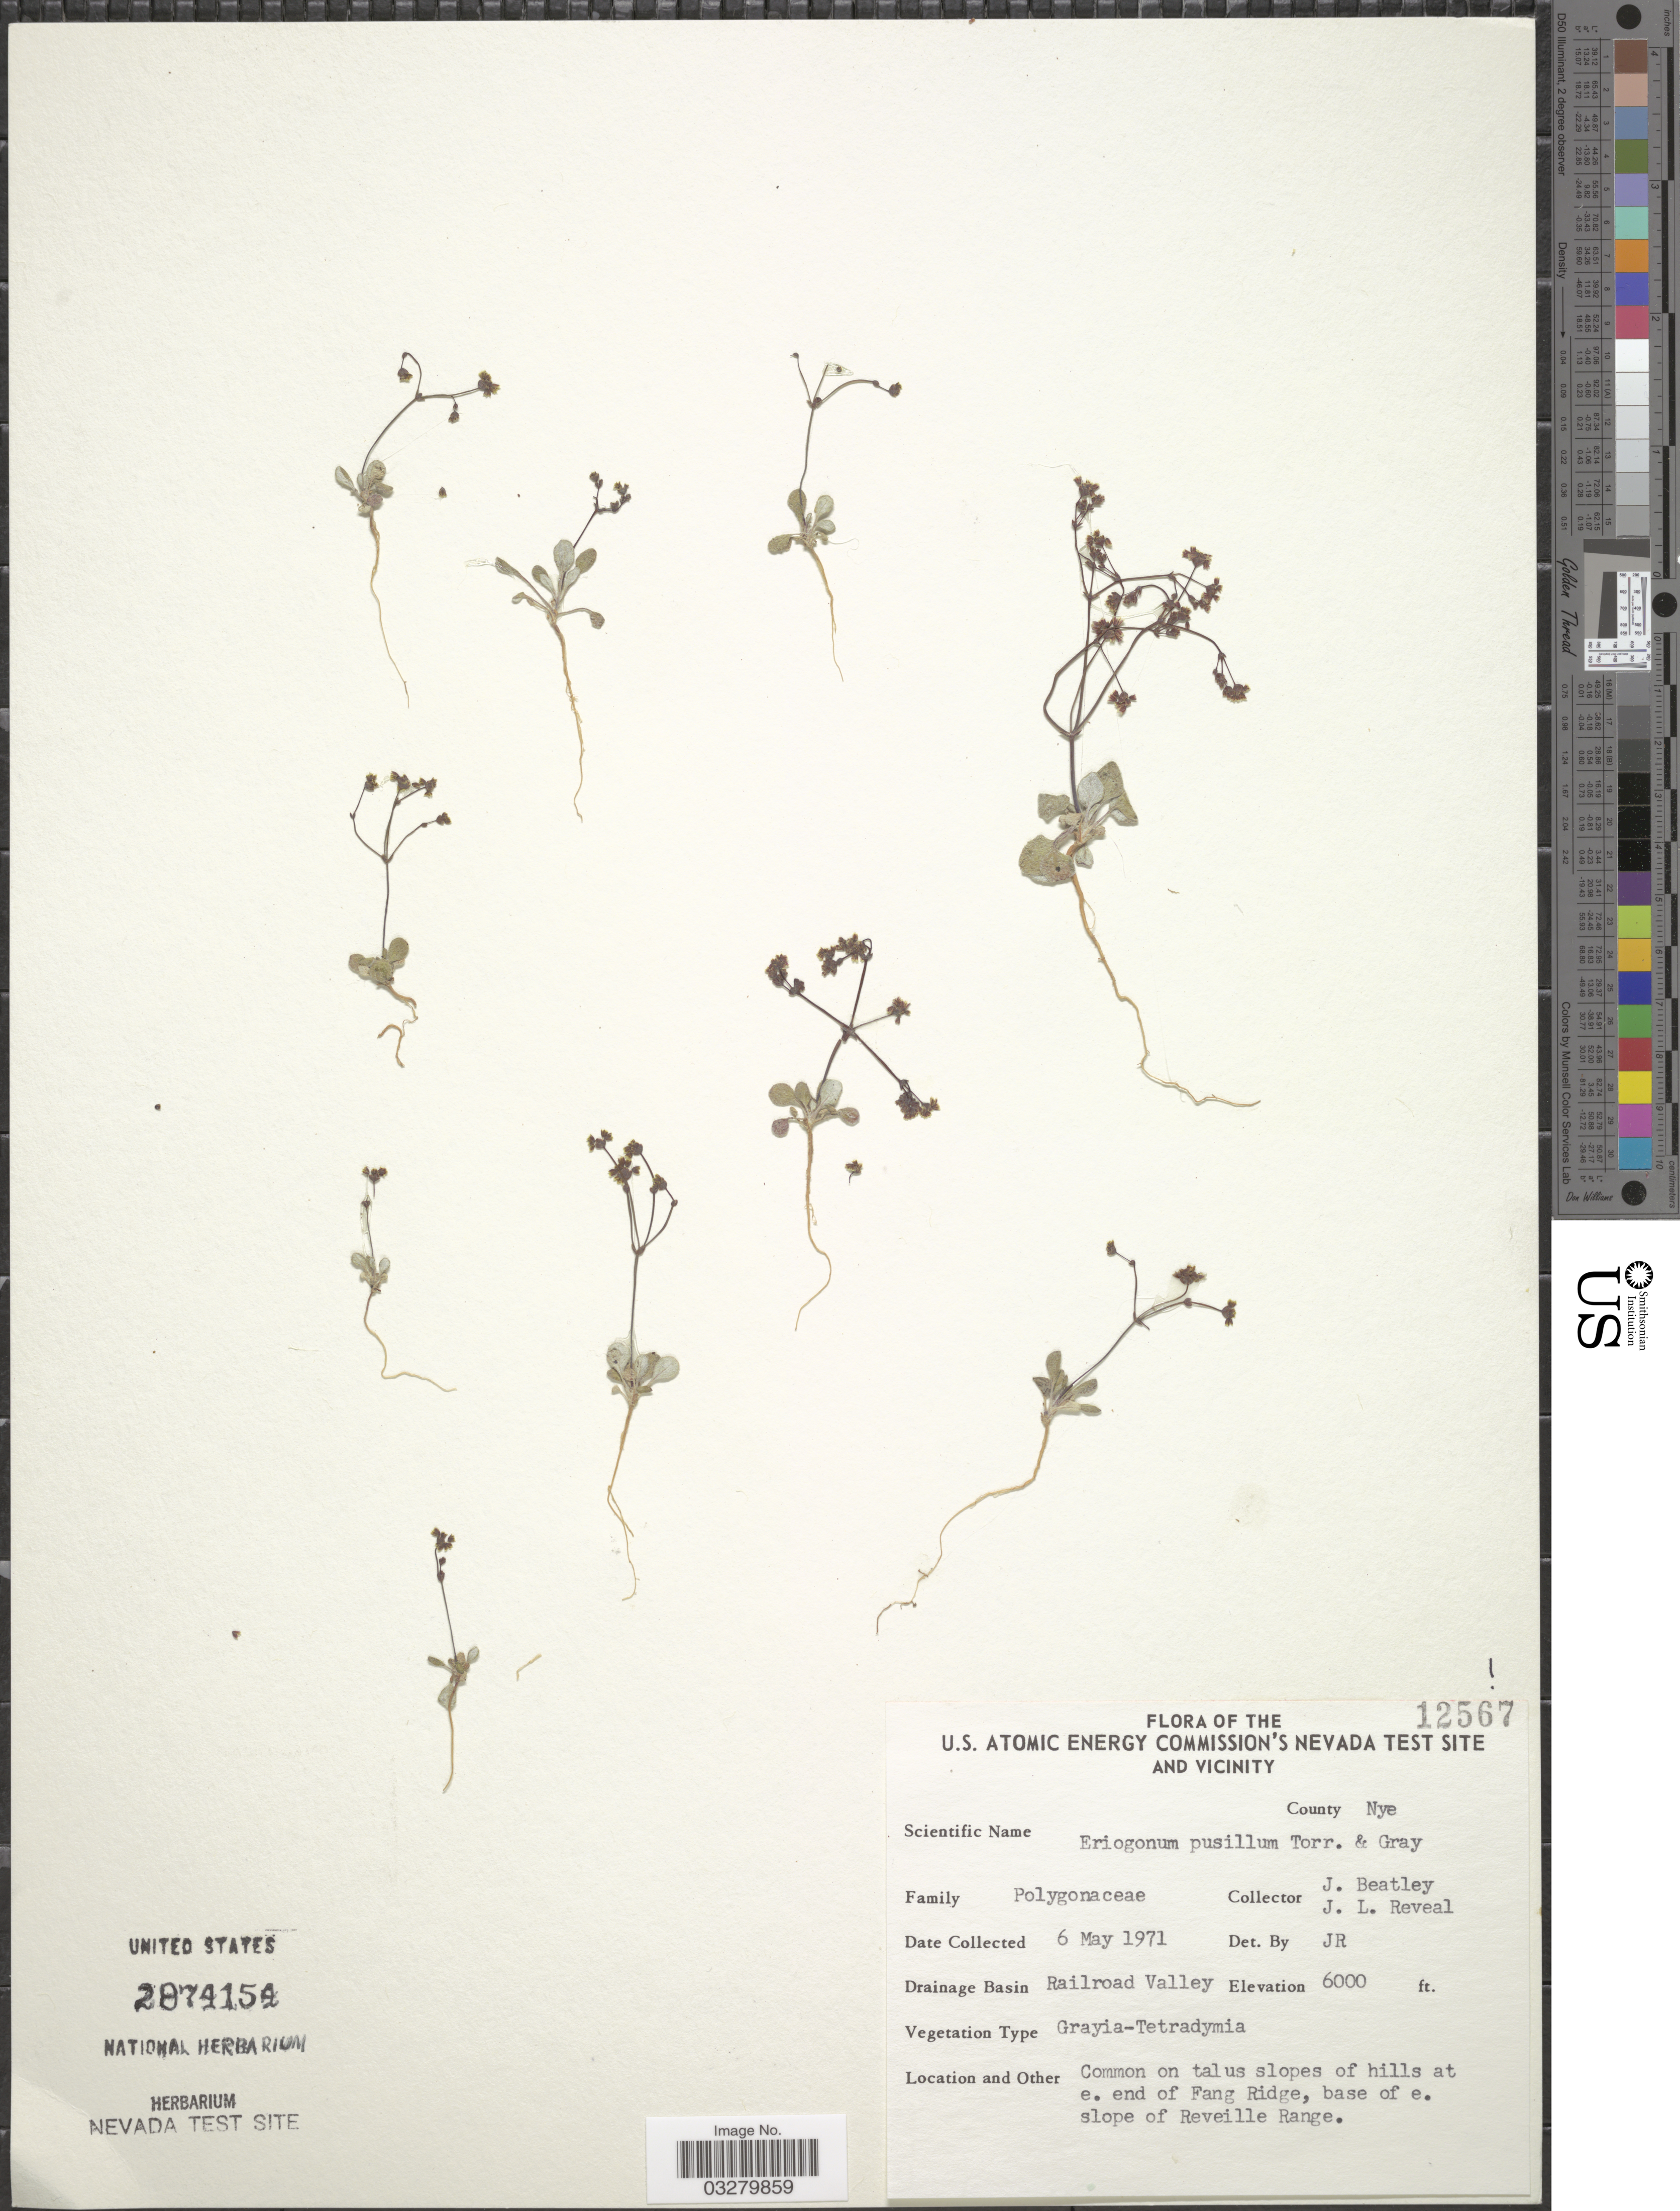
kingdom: Plantae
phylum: Tracheophyta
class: Magnoliopsida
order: Caryophyllales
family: Polygonaceae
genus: Eriogonum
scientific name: Eriogonum pusillum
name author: Torr. & A. Gray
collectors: J. C. Beatley & J. L. Reveal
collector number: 12567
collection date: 1971-05-06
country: United States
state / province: Nevada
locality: U.S. Atomic Energy Commission's Nevada Test Site and Vicinity. County Nye. Drainage Basin Railroad Valley. Common on talus slopes of hills at e. end of Fang Ridge, base of e. slope of Reveille Range.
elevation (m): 1829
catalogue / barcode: US 2874154